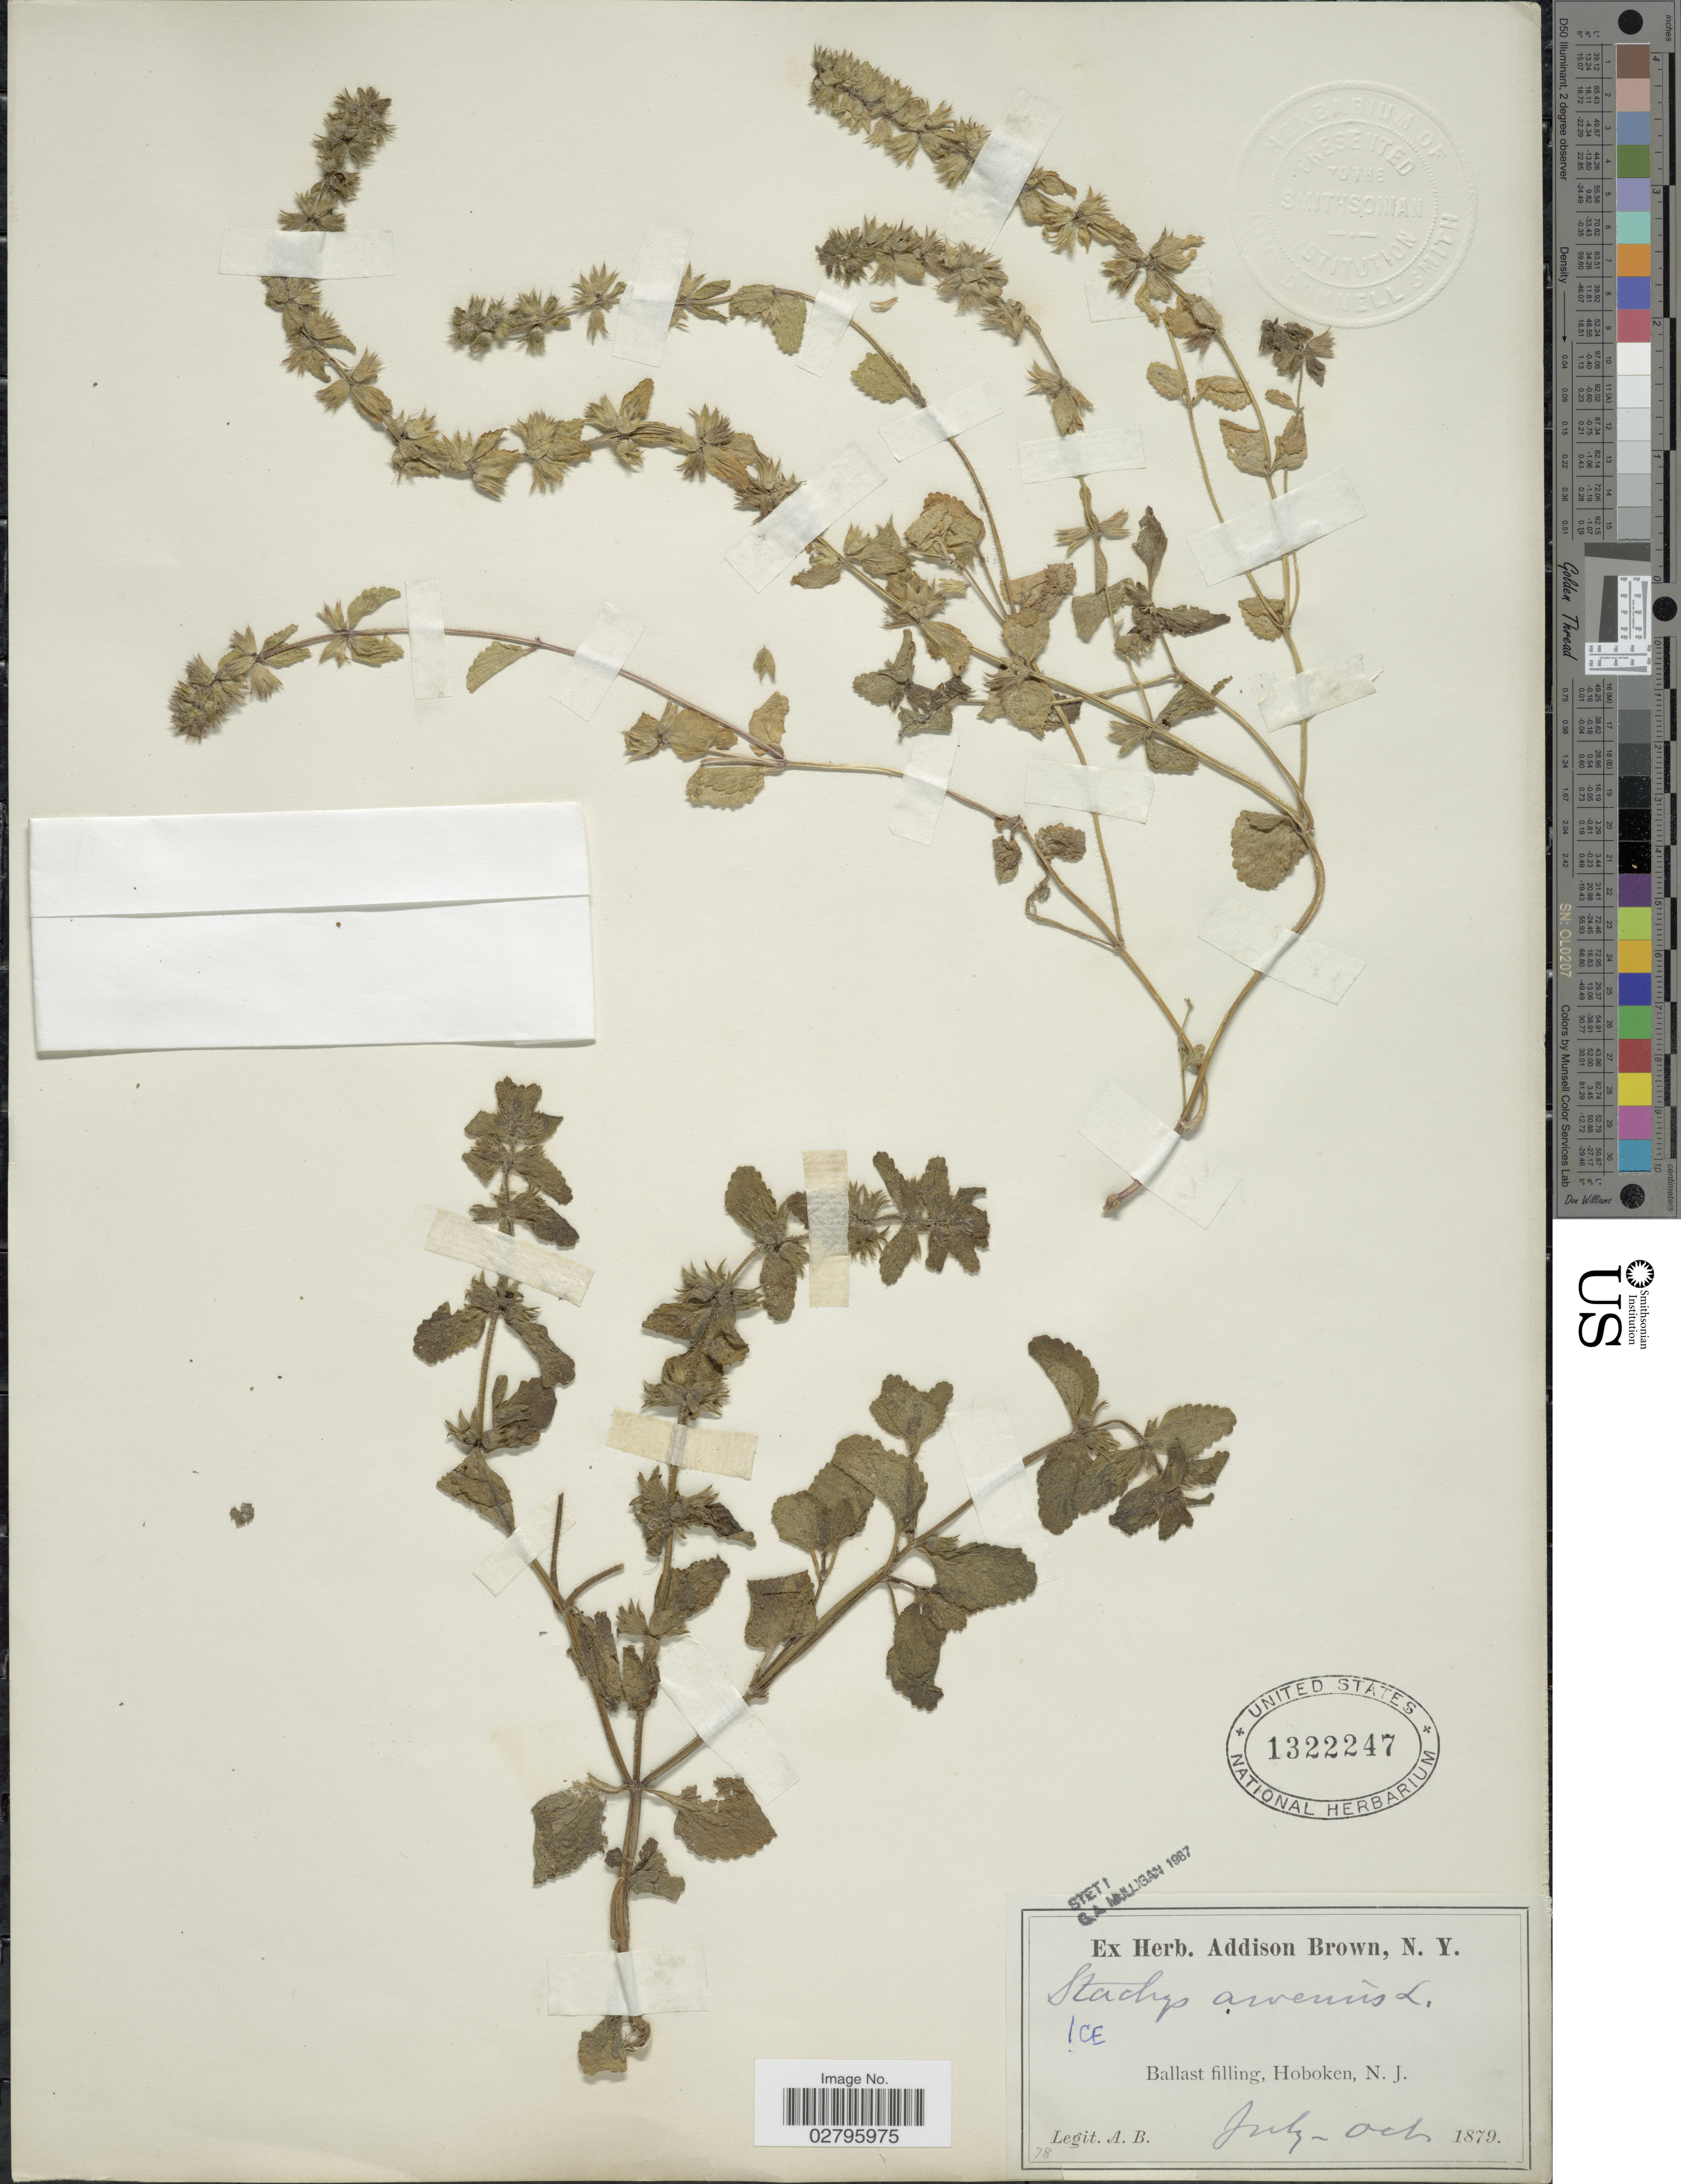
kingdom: Plantae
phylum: Tracheophyta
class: Magnoliopsida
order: Lamiales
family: Lamiaceae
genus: Stachys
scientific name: Stachys arvensis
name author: (L.) L.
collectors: A. Brown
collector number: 78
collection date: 1879-07/1879-10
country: United States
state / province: New Jersey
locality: Ballast filling, Hoboken, N.J.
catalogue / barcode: US 1322247